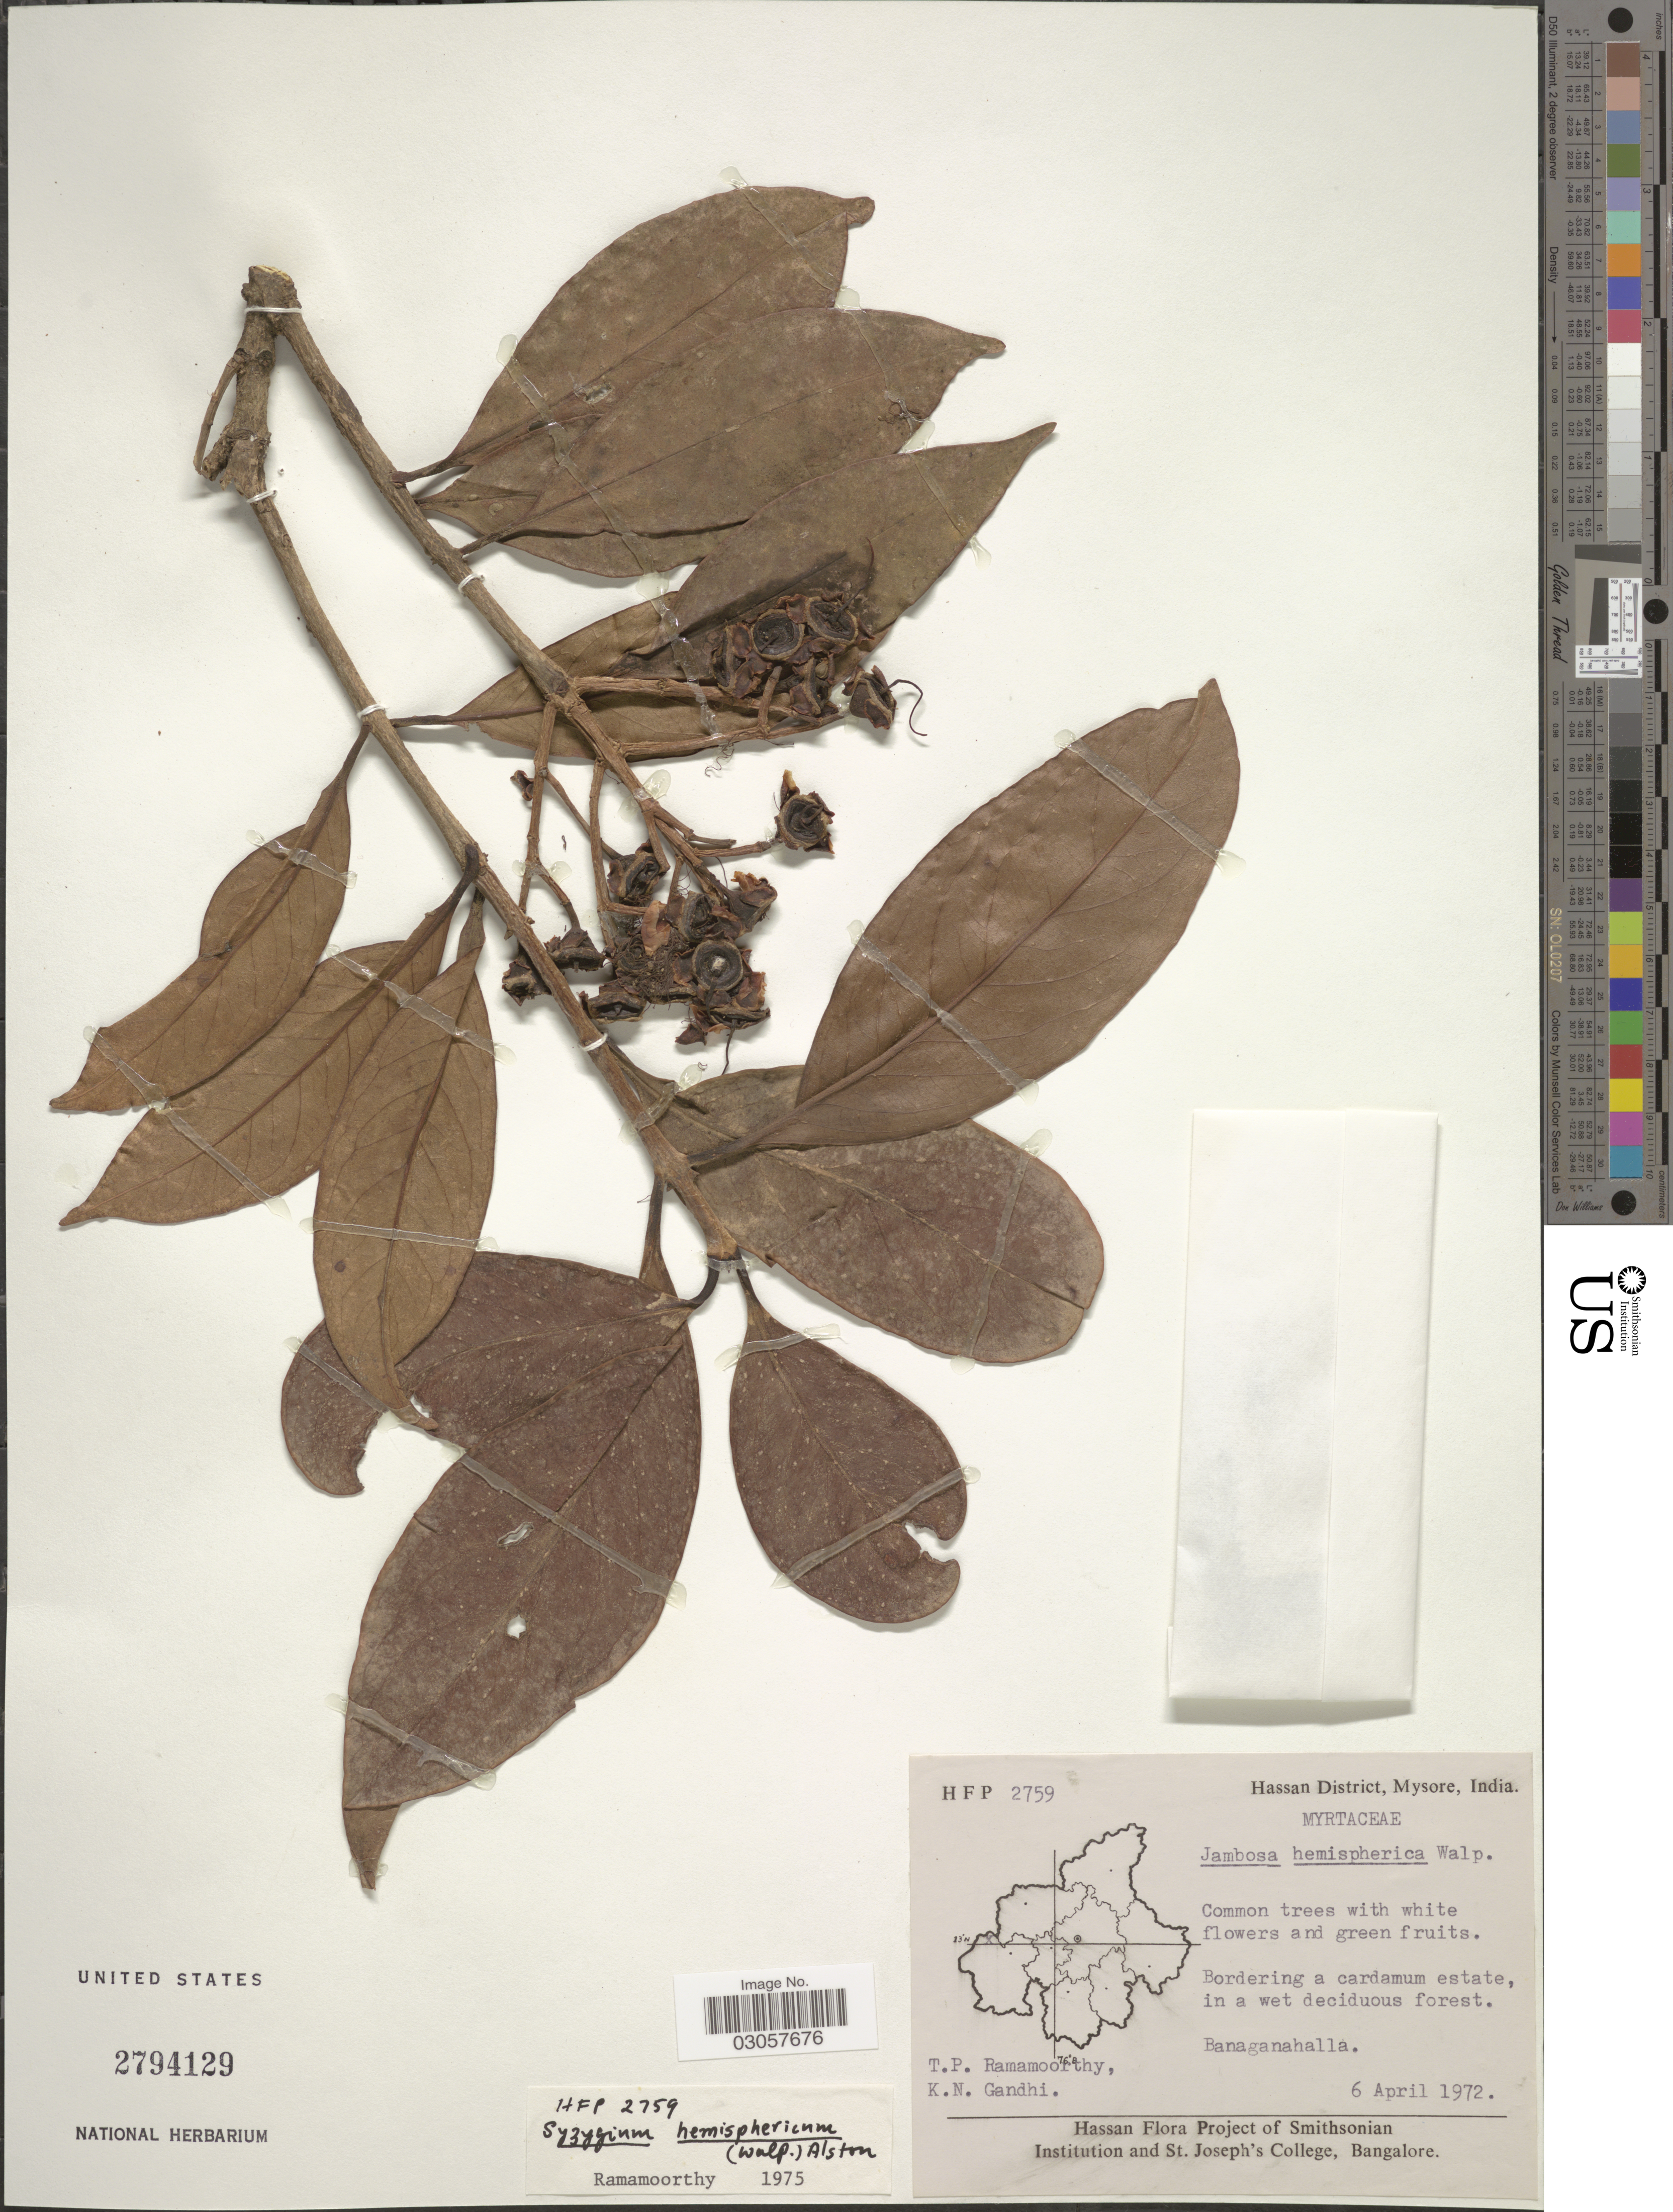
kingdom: Plantae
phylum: Tracheophyta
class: Magnoliopsida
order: Myrtales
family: Myrtaceae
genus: Syzygium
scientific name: Syzygium hemisphericum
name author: (Wight) Alston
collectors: T. P. Ramamoorthy & K. N. Gandhi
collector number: HFP 2759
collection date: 1972-04-06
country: India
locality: Hassan District, Mysore. Banaganahalla.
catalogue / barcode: US 2794129